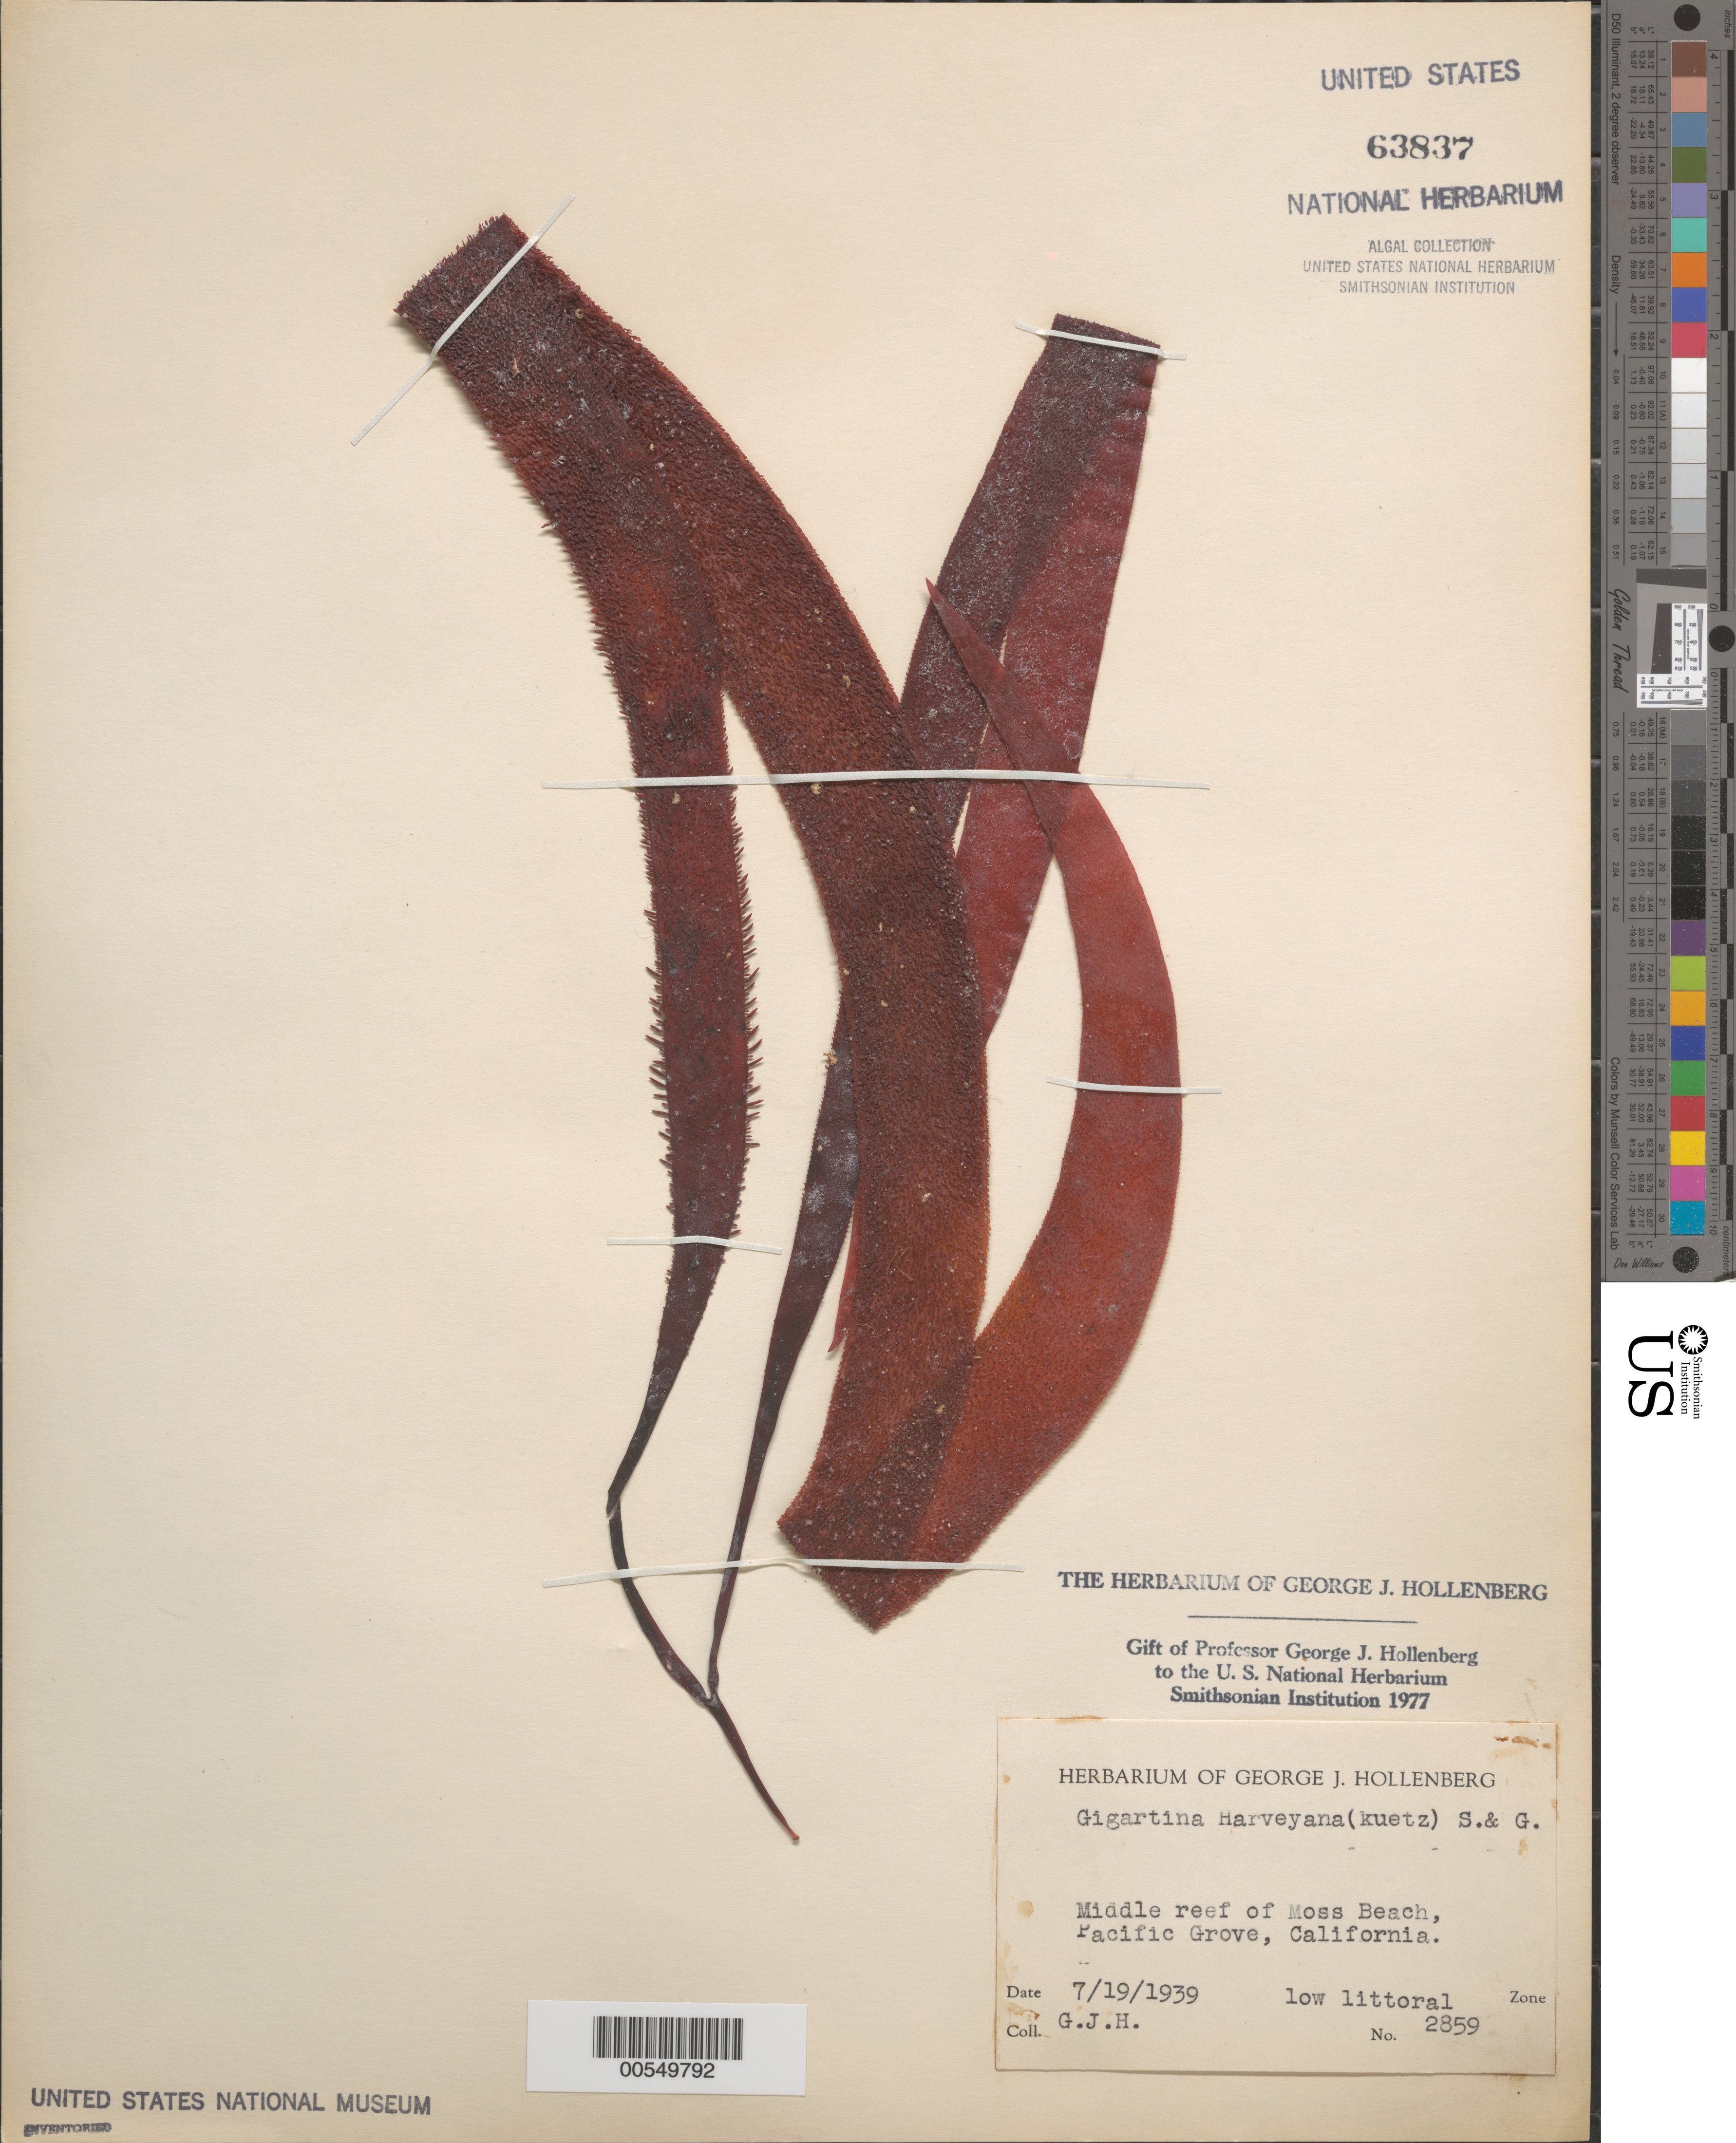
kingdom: Plantae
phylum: Rhodophyta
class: Florideophyceae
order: Gigartinales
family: Gigartinaceae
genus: Chondracanthus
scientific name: Chondracanthus harveyanus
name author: (Kütz.) Guiry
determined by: Algae name updating Project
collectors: G. Hollenberg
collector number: GJH 2859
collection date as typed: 19 Jul 1939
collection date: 1939-07-19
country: United States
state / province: California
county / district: Monterey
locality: Middle reef of Moss Beach, Pacific Grove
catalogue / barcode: US 63837